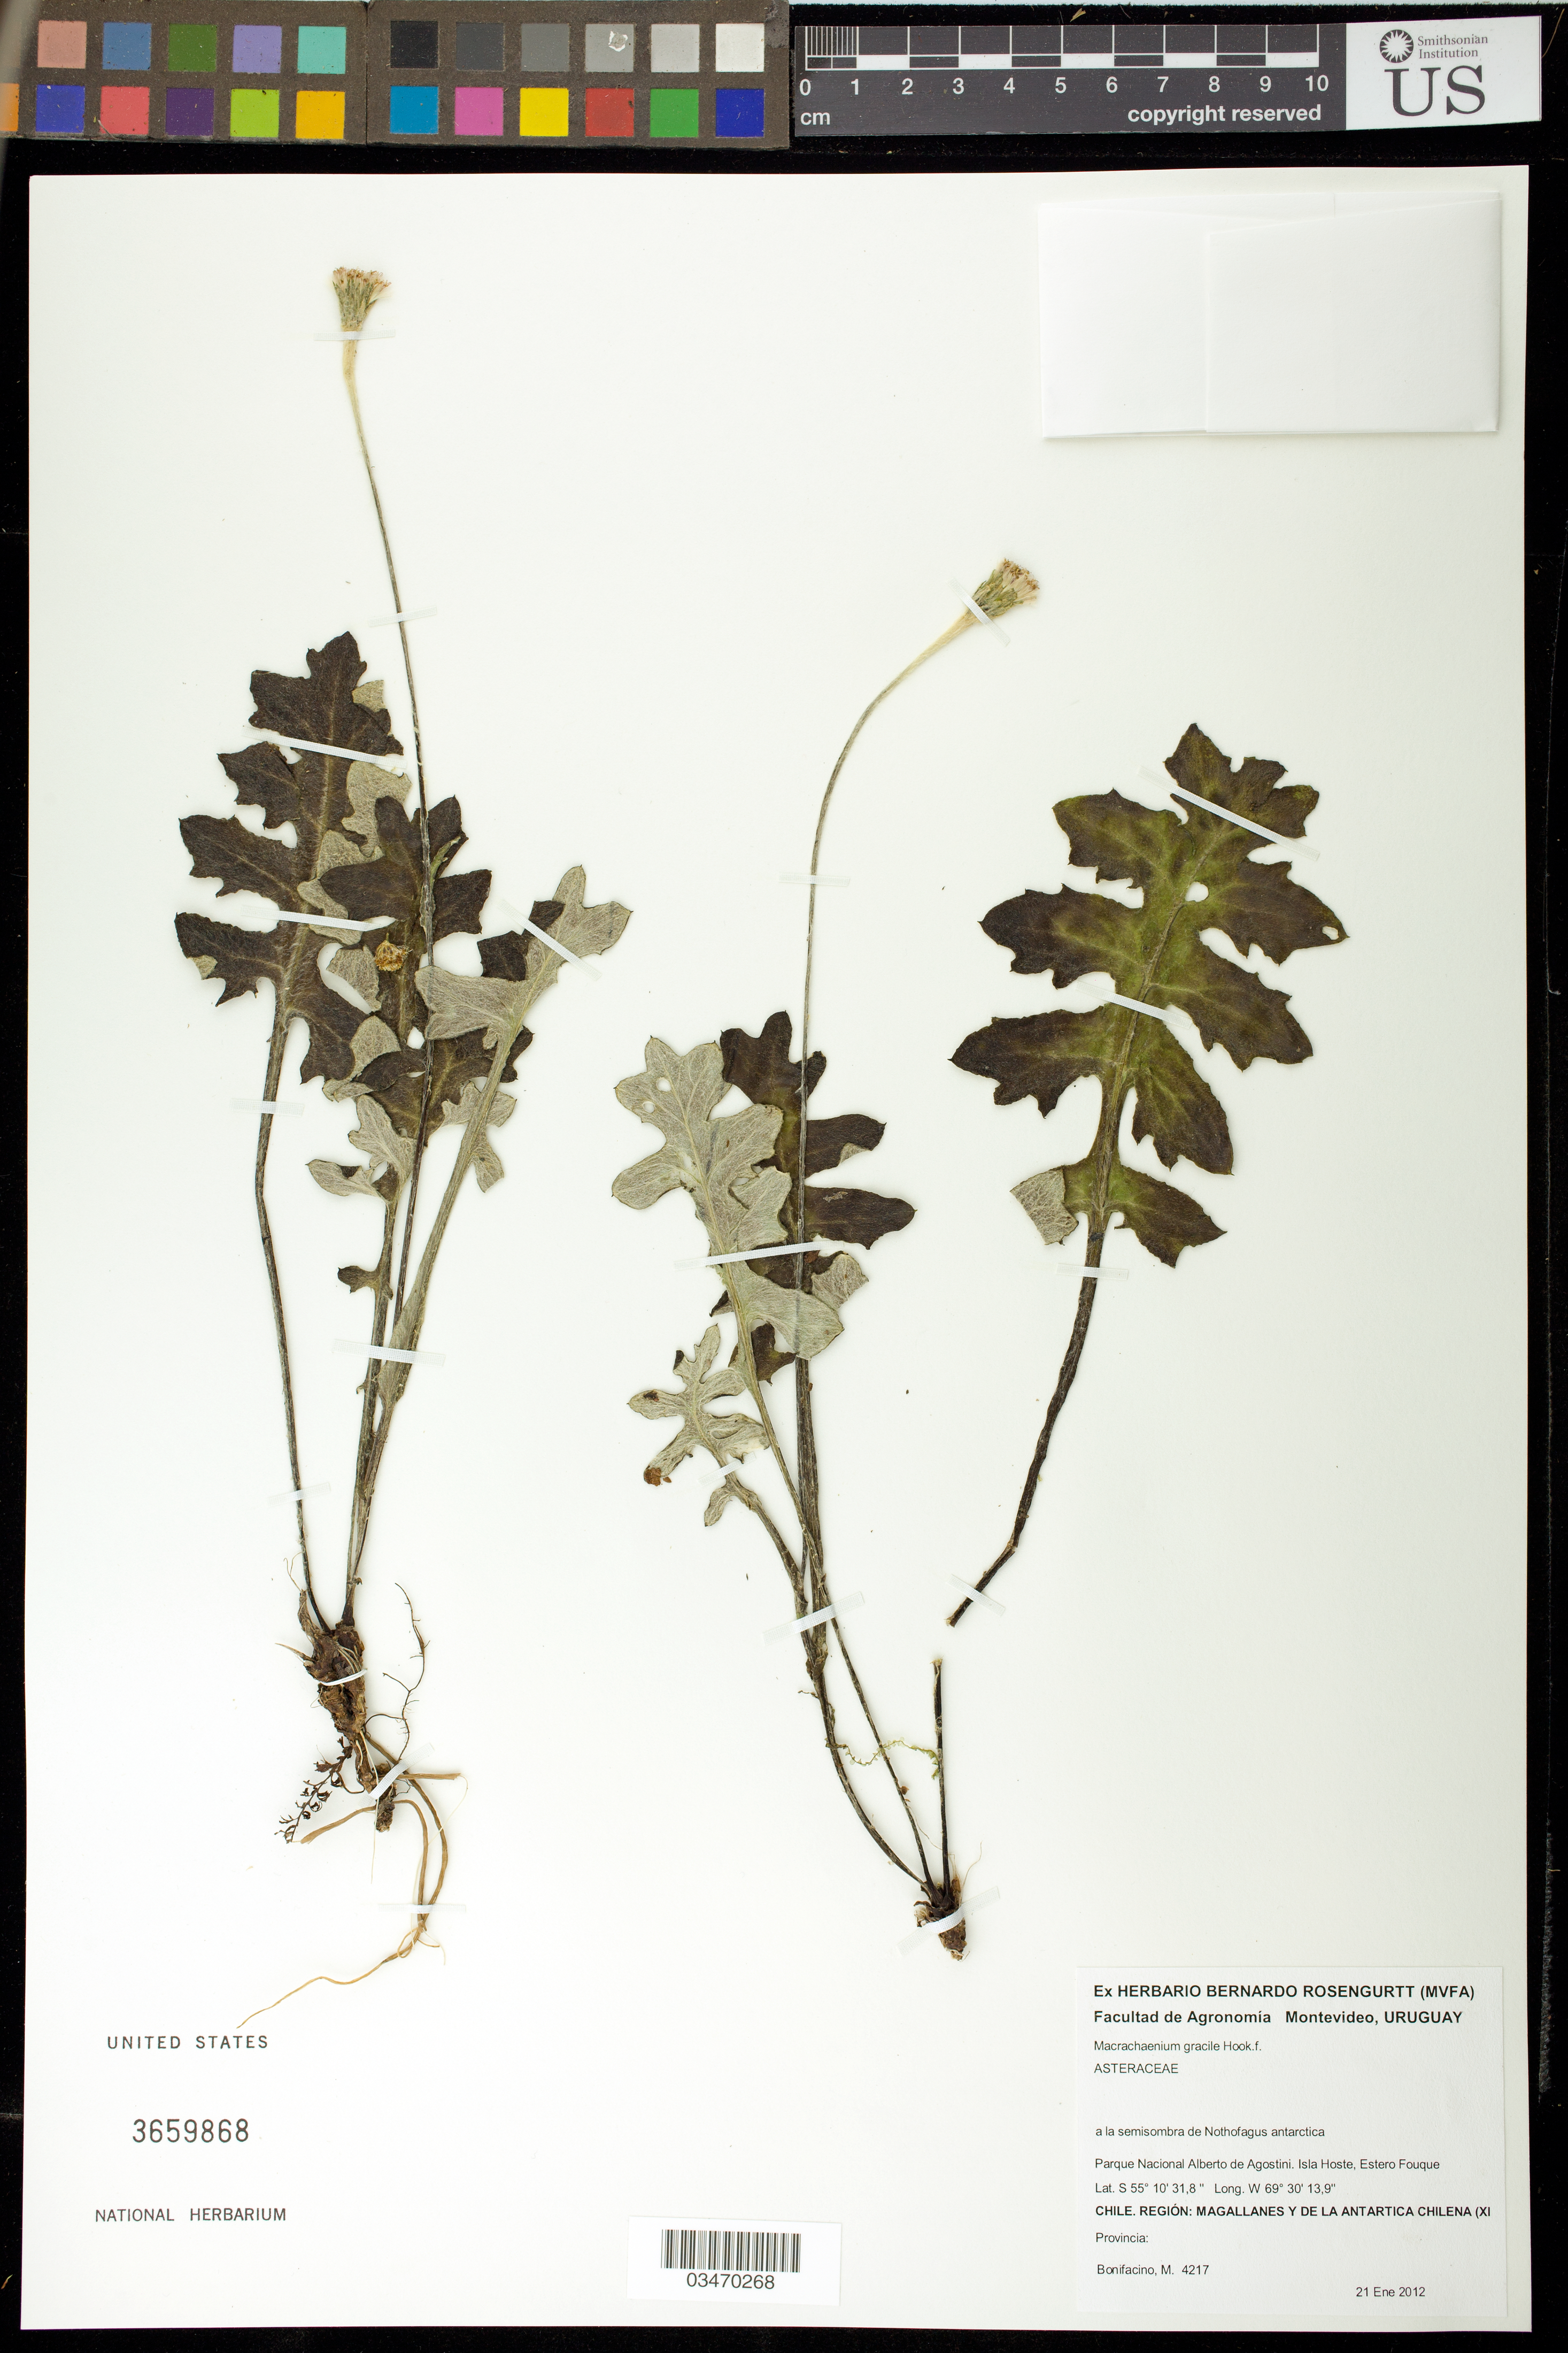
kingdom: Plantae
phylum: Tracheophyta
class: Magnoliopsida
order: Asterales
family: Asteraceae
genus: Macrachaenium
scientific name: Macrachaenium gracile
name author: Hook. f.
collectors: M. Bonifacino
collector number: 4217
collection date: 2012-01-21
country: Chile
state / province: Magallanes y de la Antártica Chilena (XII)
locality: Parque Nacional Alberto de Agostini, Isla Hoeste, Estero Fouque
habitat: A la semisombra de Nothofagus antarctica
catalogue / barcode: US 3659868